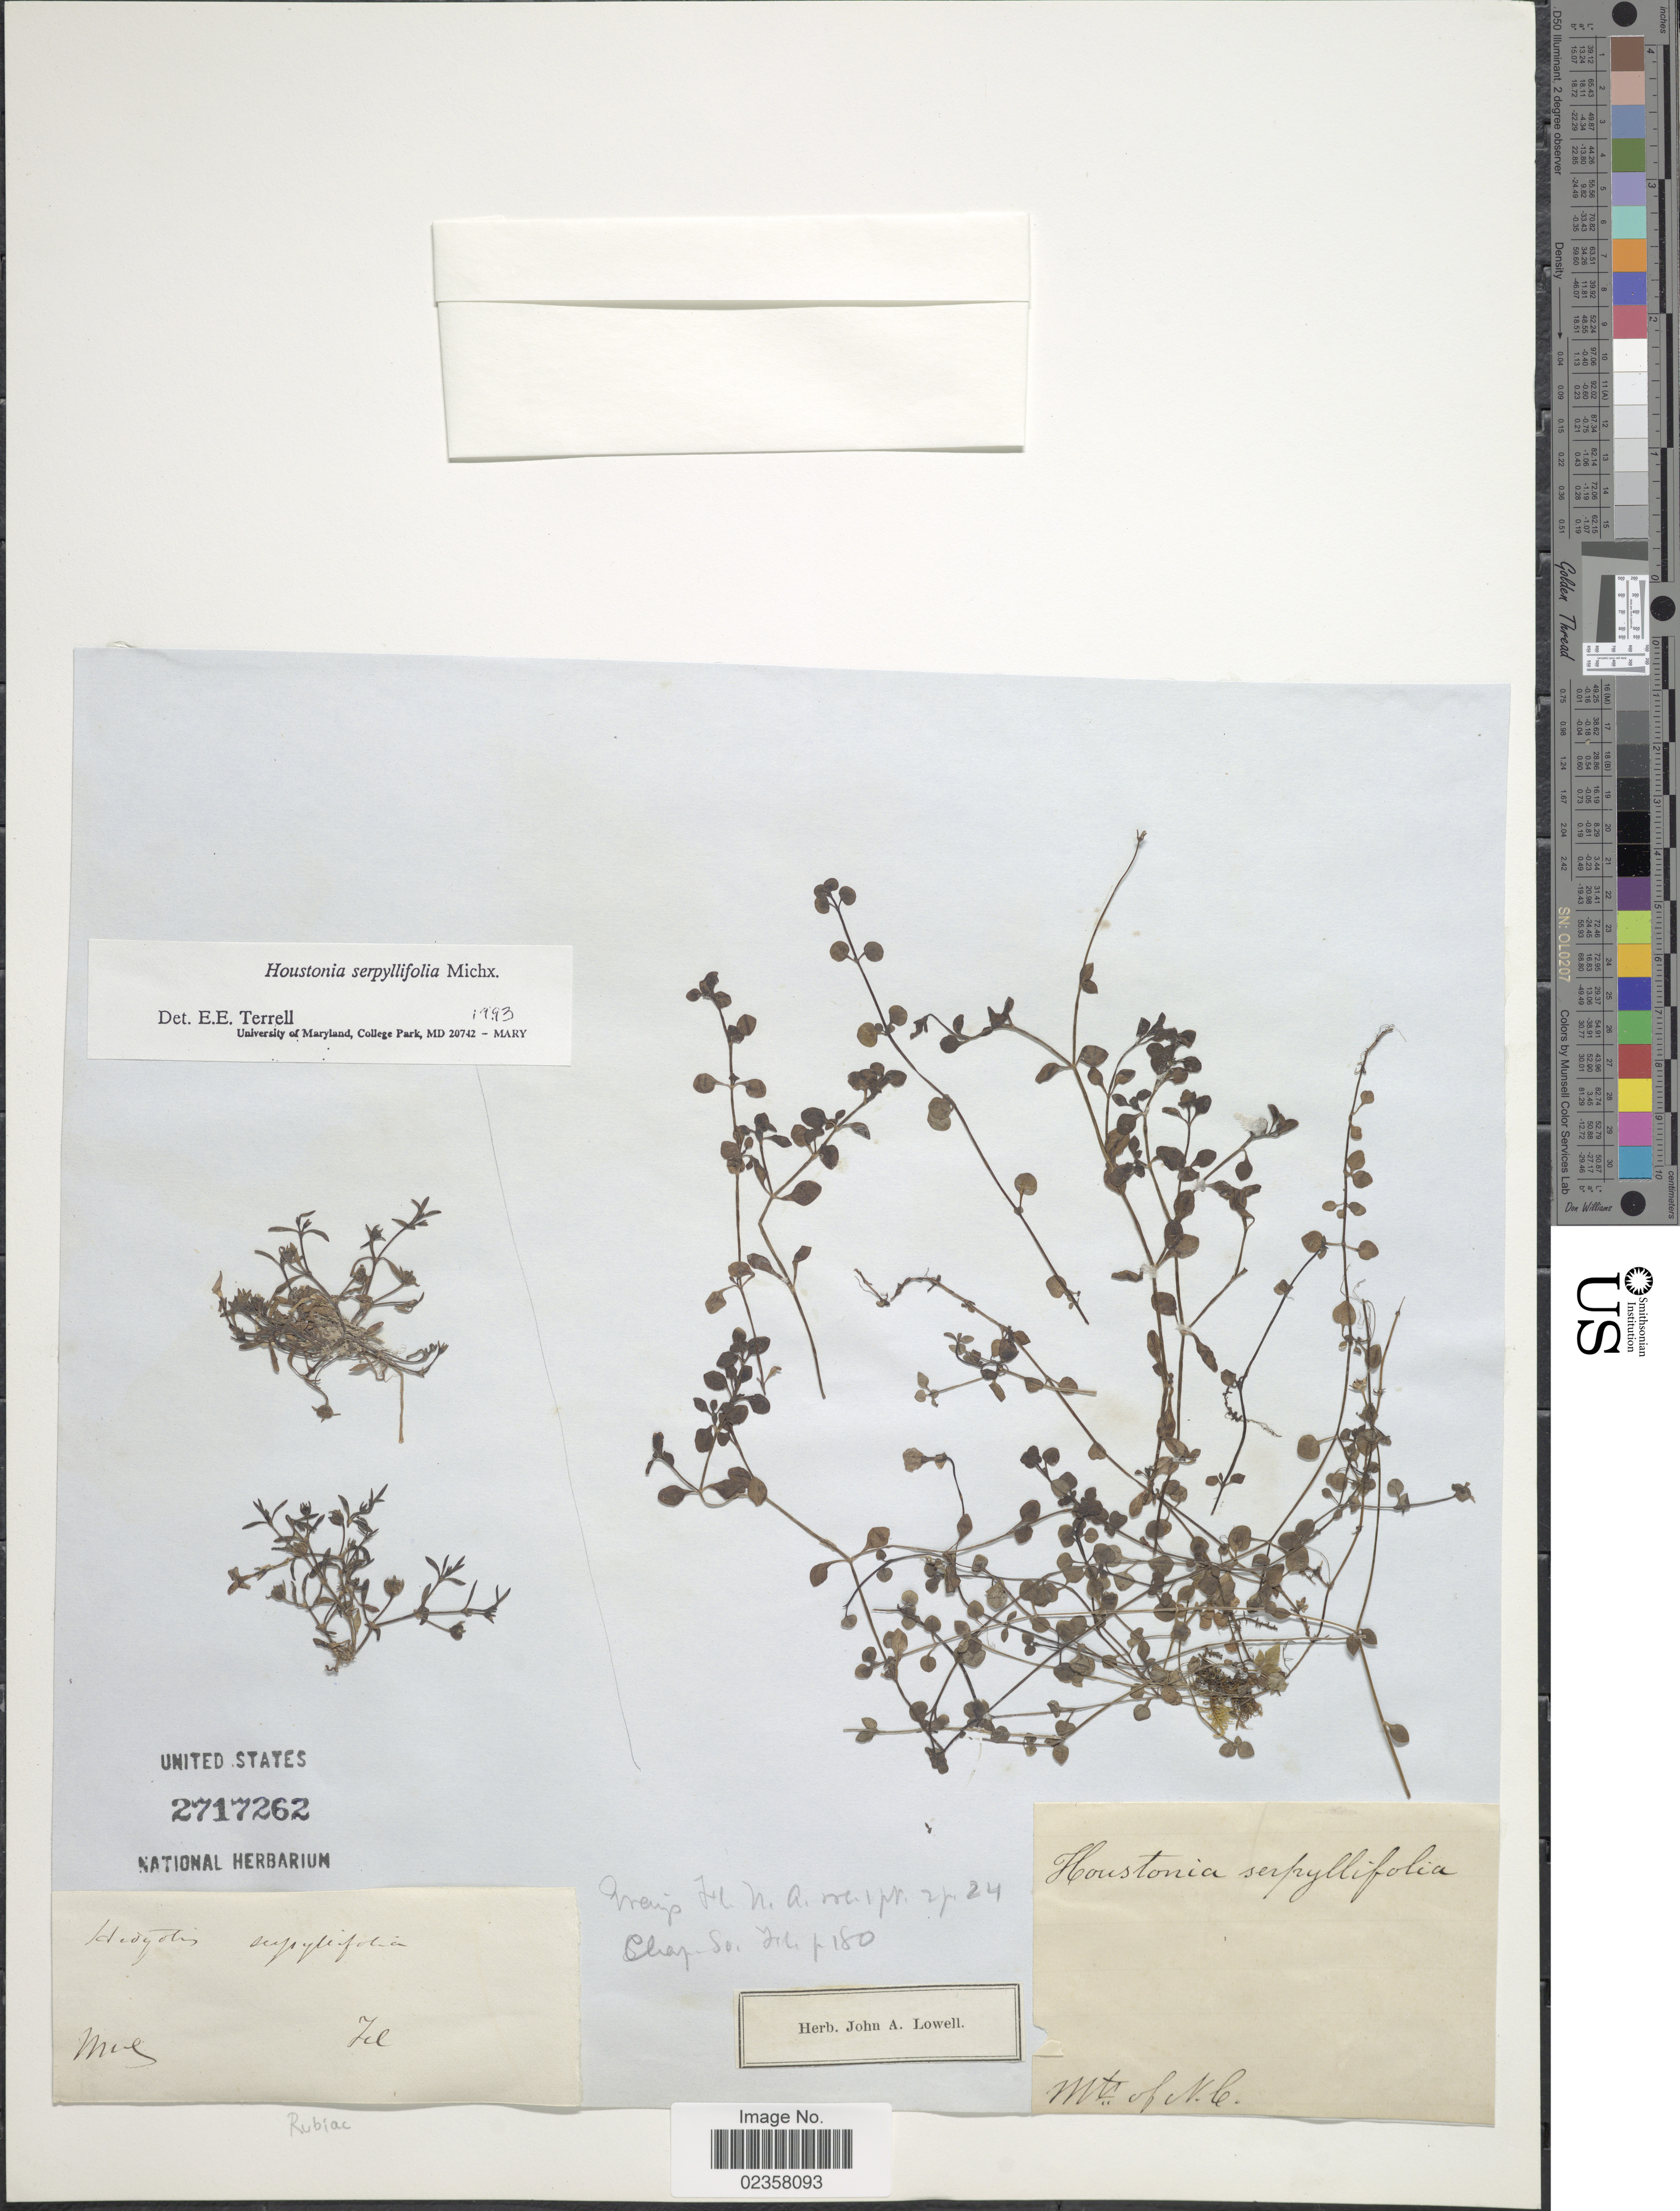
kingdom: Plantae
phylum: Tracheophyta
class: Magnoliopsida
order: Gentianales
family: Rubiaceae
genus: Houstonia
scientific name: Houstonia serpyllifolia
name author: Michx.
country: United States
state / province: North Carolina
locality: Mts. of N.C.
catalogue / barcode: US 2717262